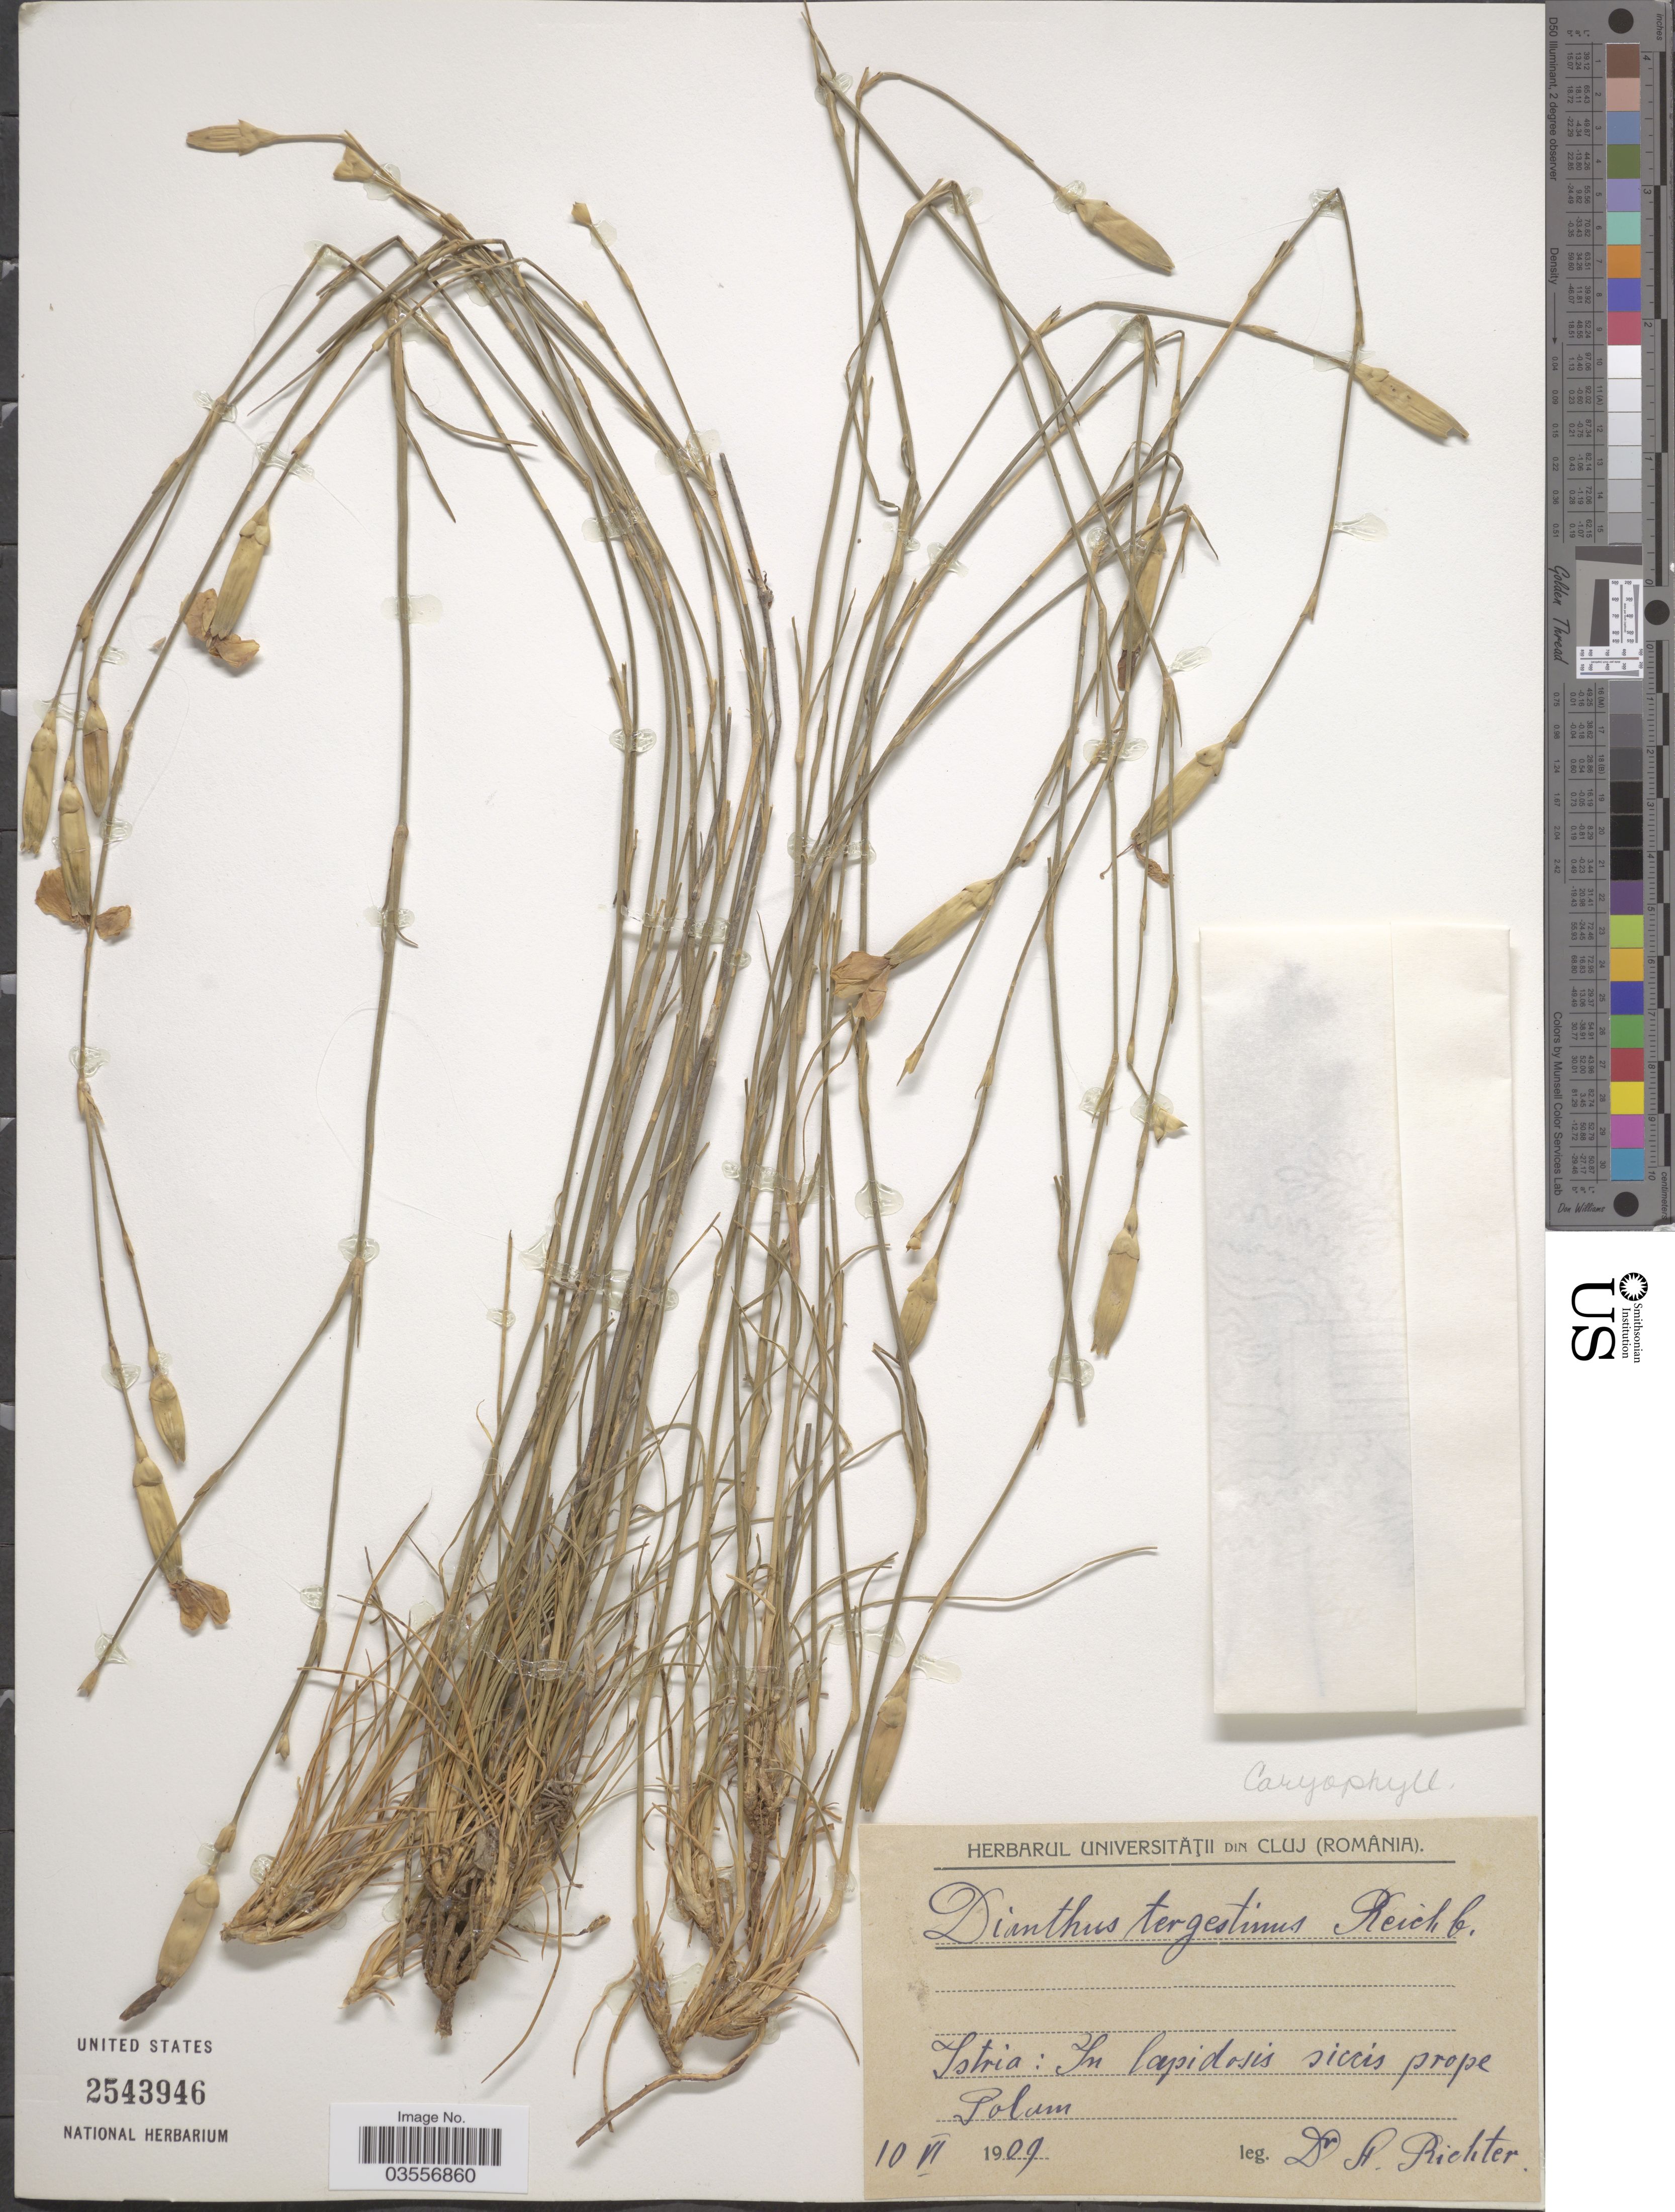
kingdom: Plantae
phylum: Tracheophyta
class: Magnoliopsida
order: Caryophyllales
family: Caryophyllaceae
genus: Dianthus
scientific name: Dianthus tergestinus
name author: Simonk.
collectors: H. Richter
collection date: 1909-06-10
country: Croatia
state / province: Istria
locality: In lapidosis siccis prope Polam.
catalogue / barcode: US 2543946